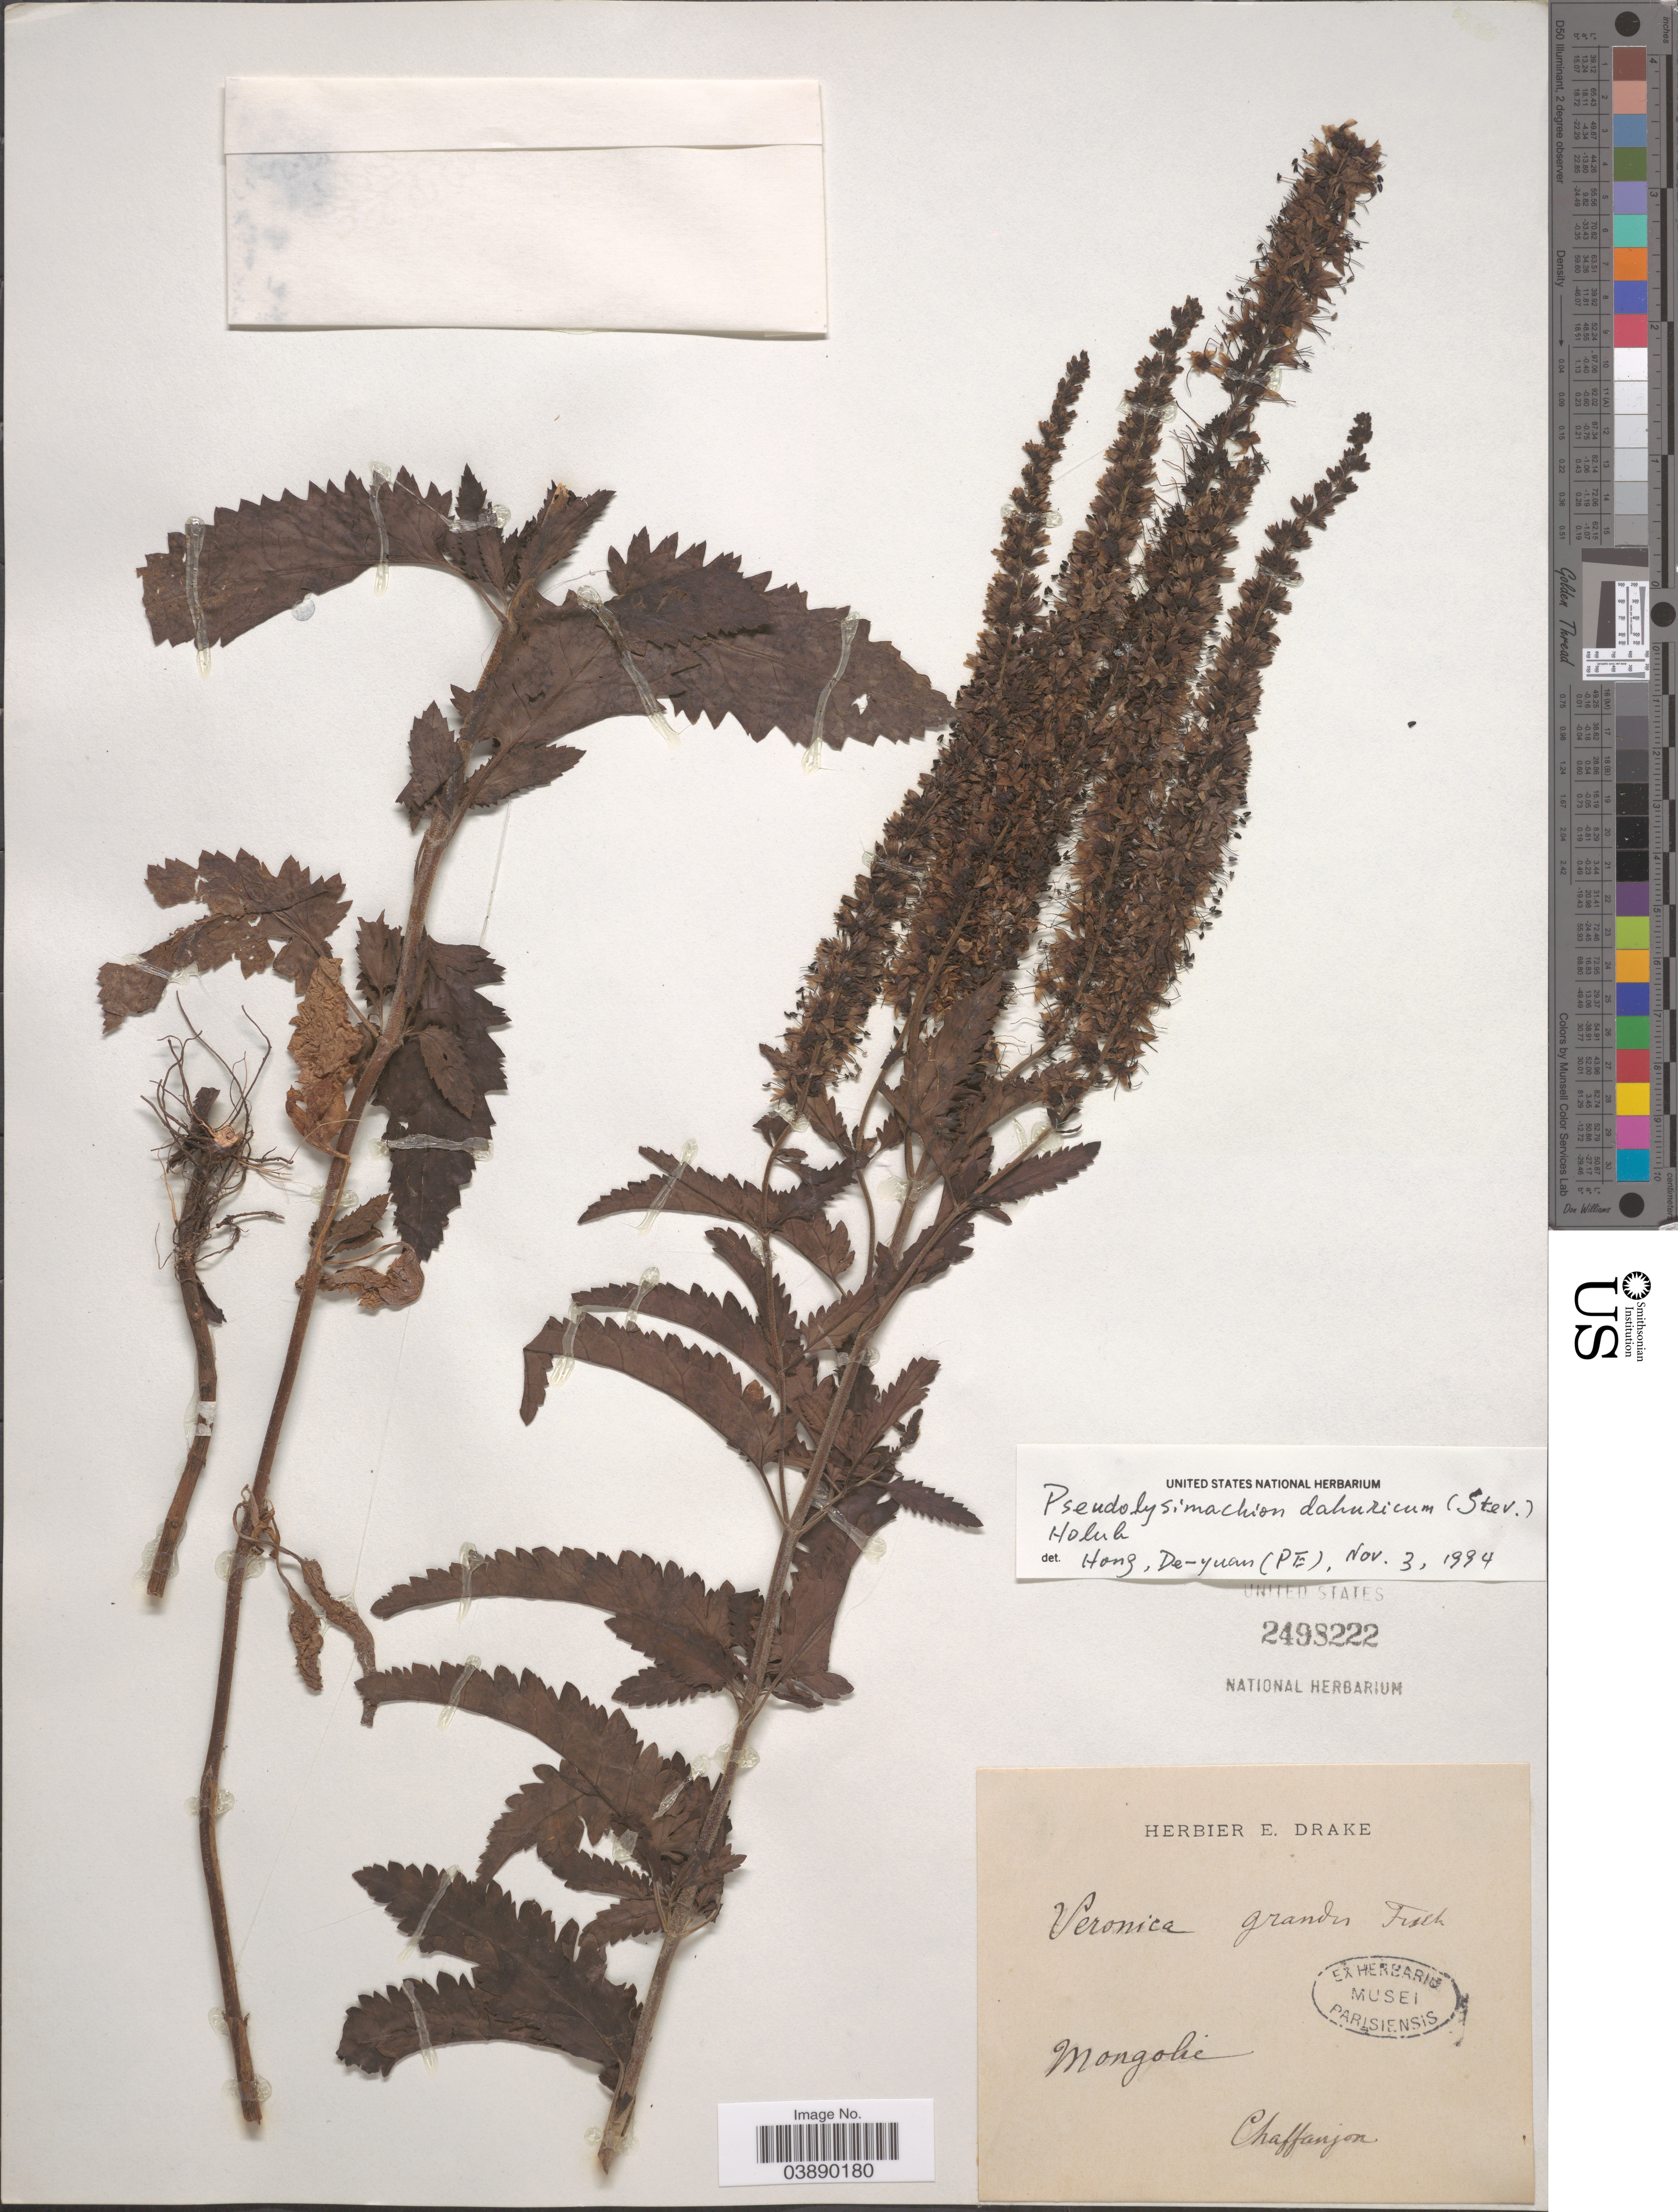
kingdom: Plantae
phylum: Tracheophyta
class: Magnoliopsida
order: Lamiales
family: Plantaginaceae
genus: Veronica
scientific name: Veronica daurica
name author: Stev.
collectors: -. Chaffanjon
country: Mongolia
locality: Mongolie.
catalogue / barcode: US 2498222